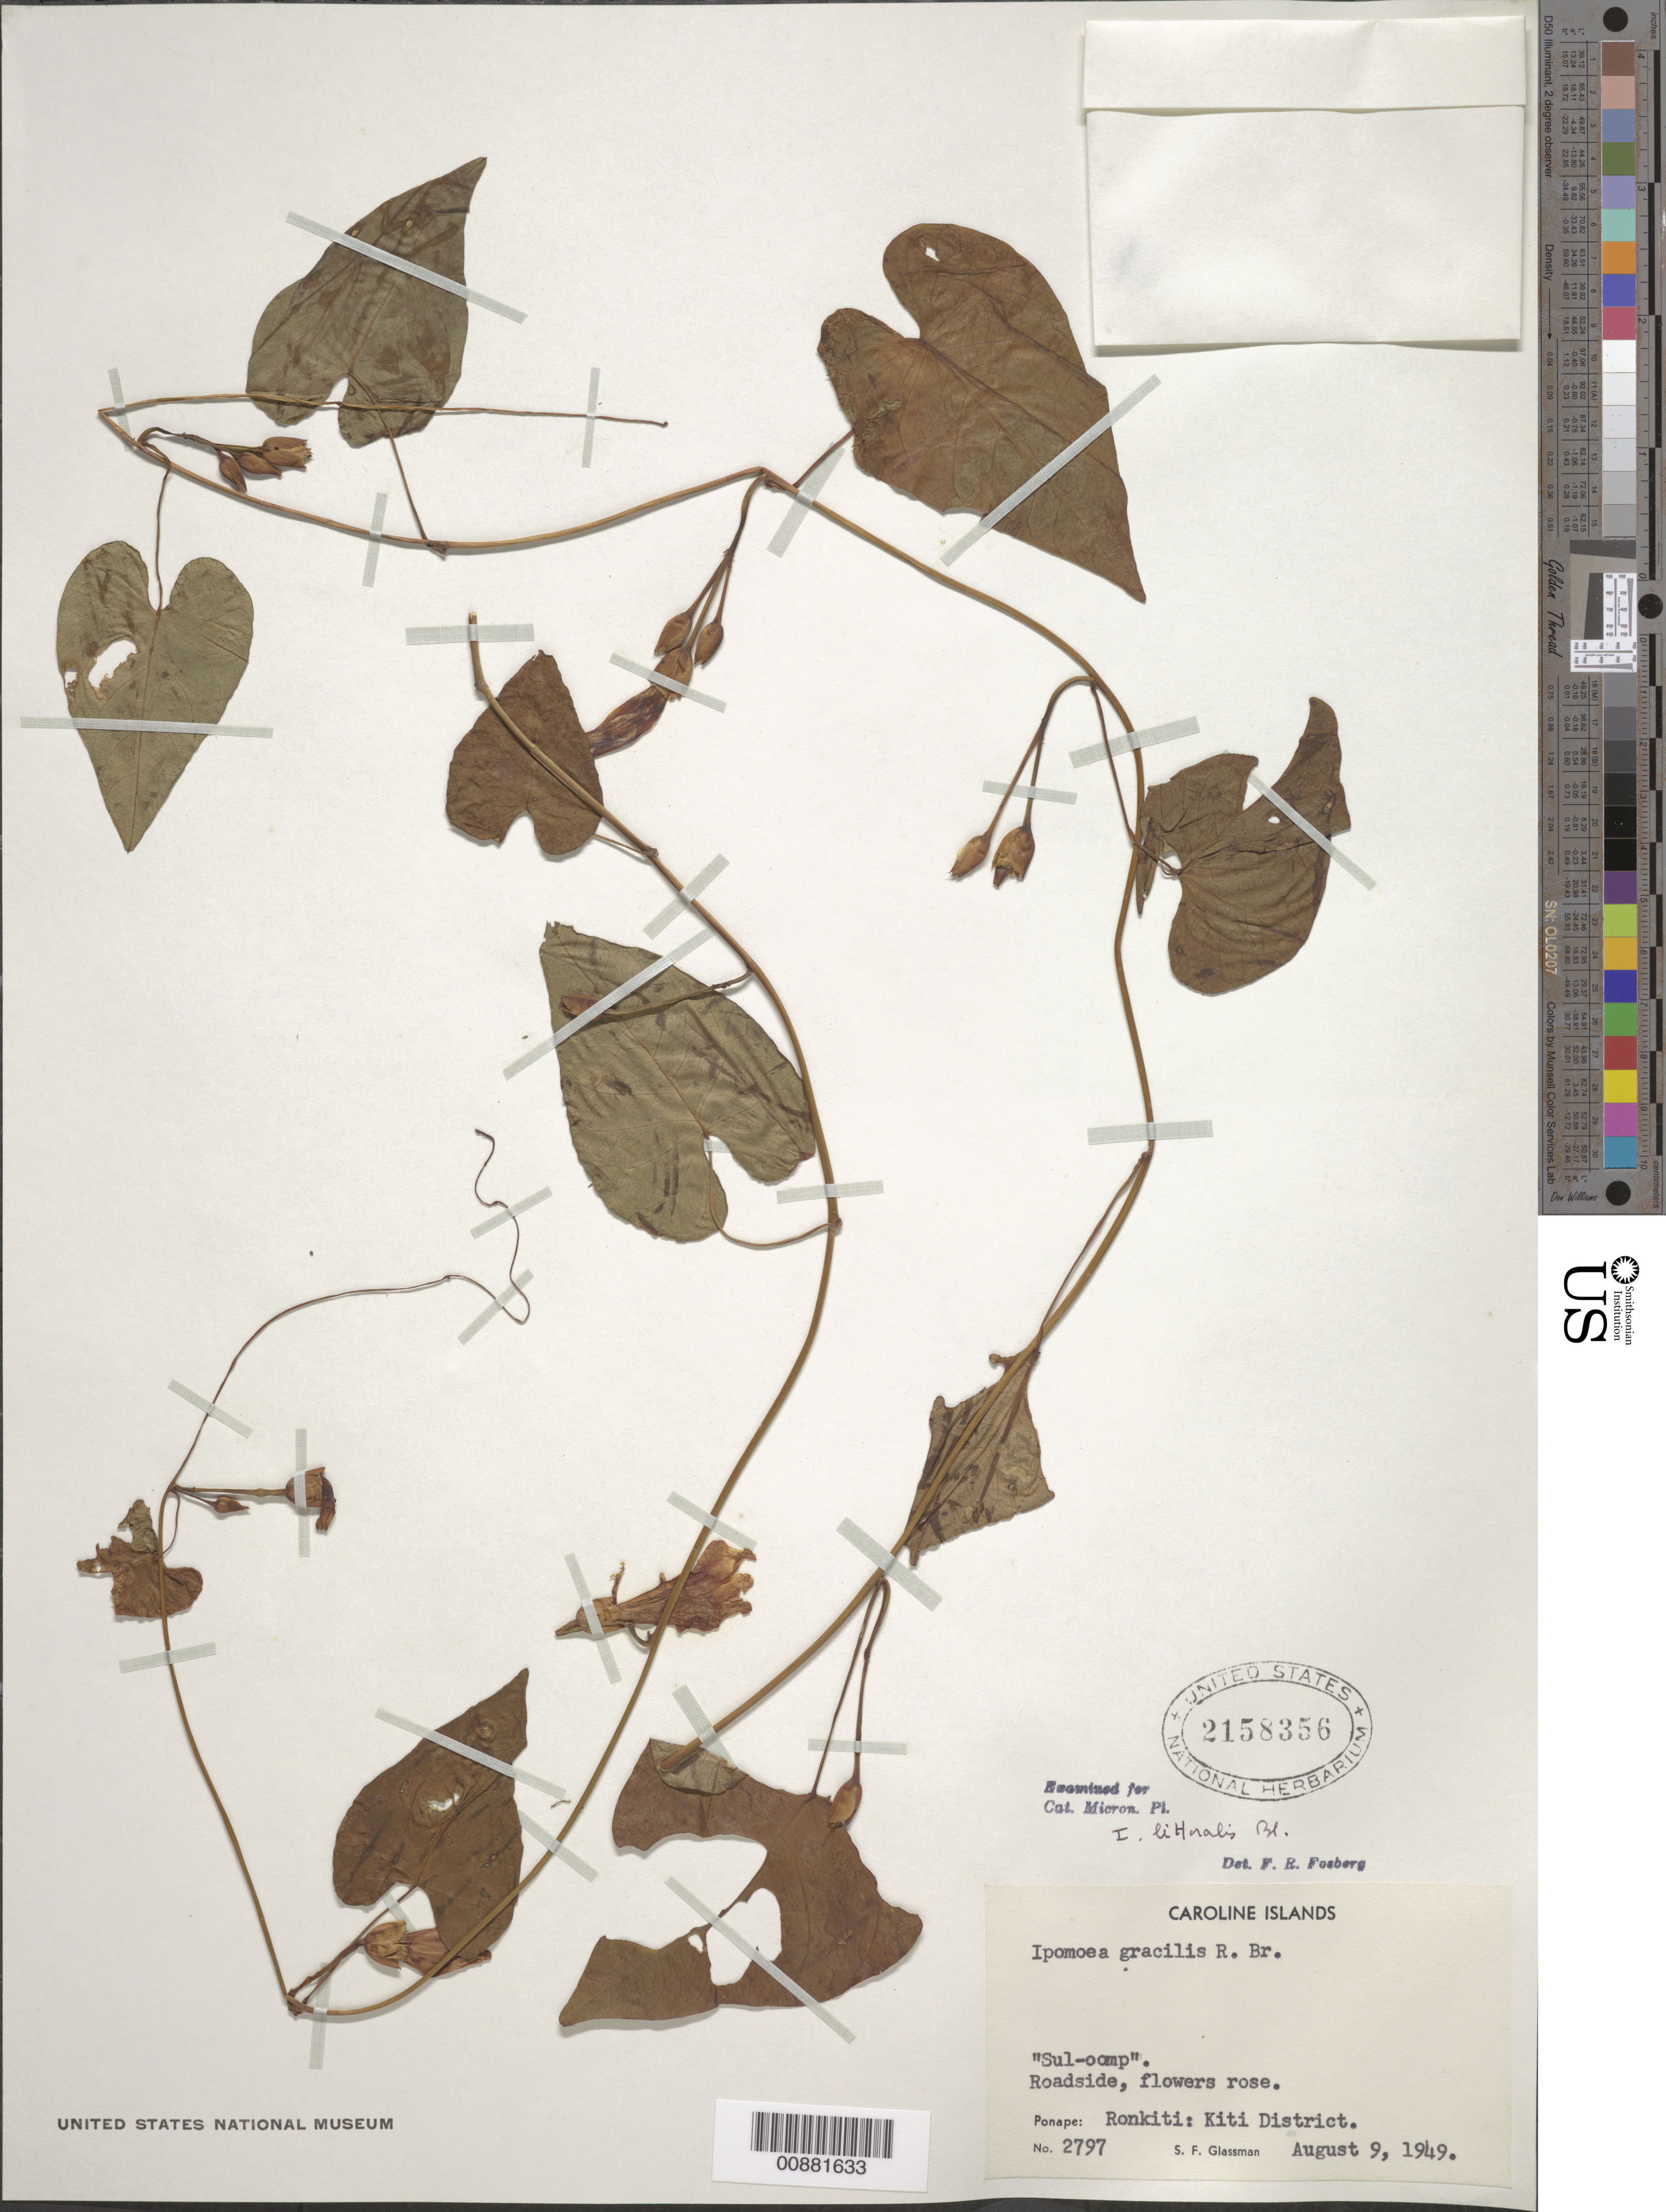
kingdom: Plantae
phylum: Tracheophyta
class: Magnoliopsida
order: Solanales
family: Convolvulaceae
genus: Ipomoea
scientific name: Ipomoea littoralis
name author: Blume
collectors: S. F. Glassman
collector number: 2797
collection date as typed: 09 Aug 1949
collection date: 1949-08-09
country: Micronesia, Federated States of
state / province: Pohnpei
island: Pohnpei [Ponape]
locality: Ronkiti: Kiti District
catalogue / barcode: US 2158356